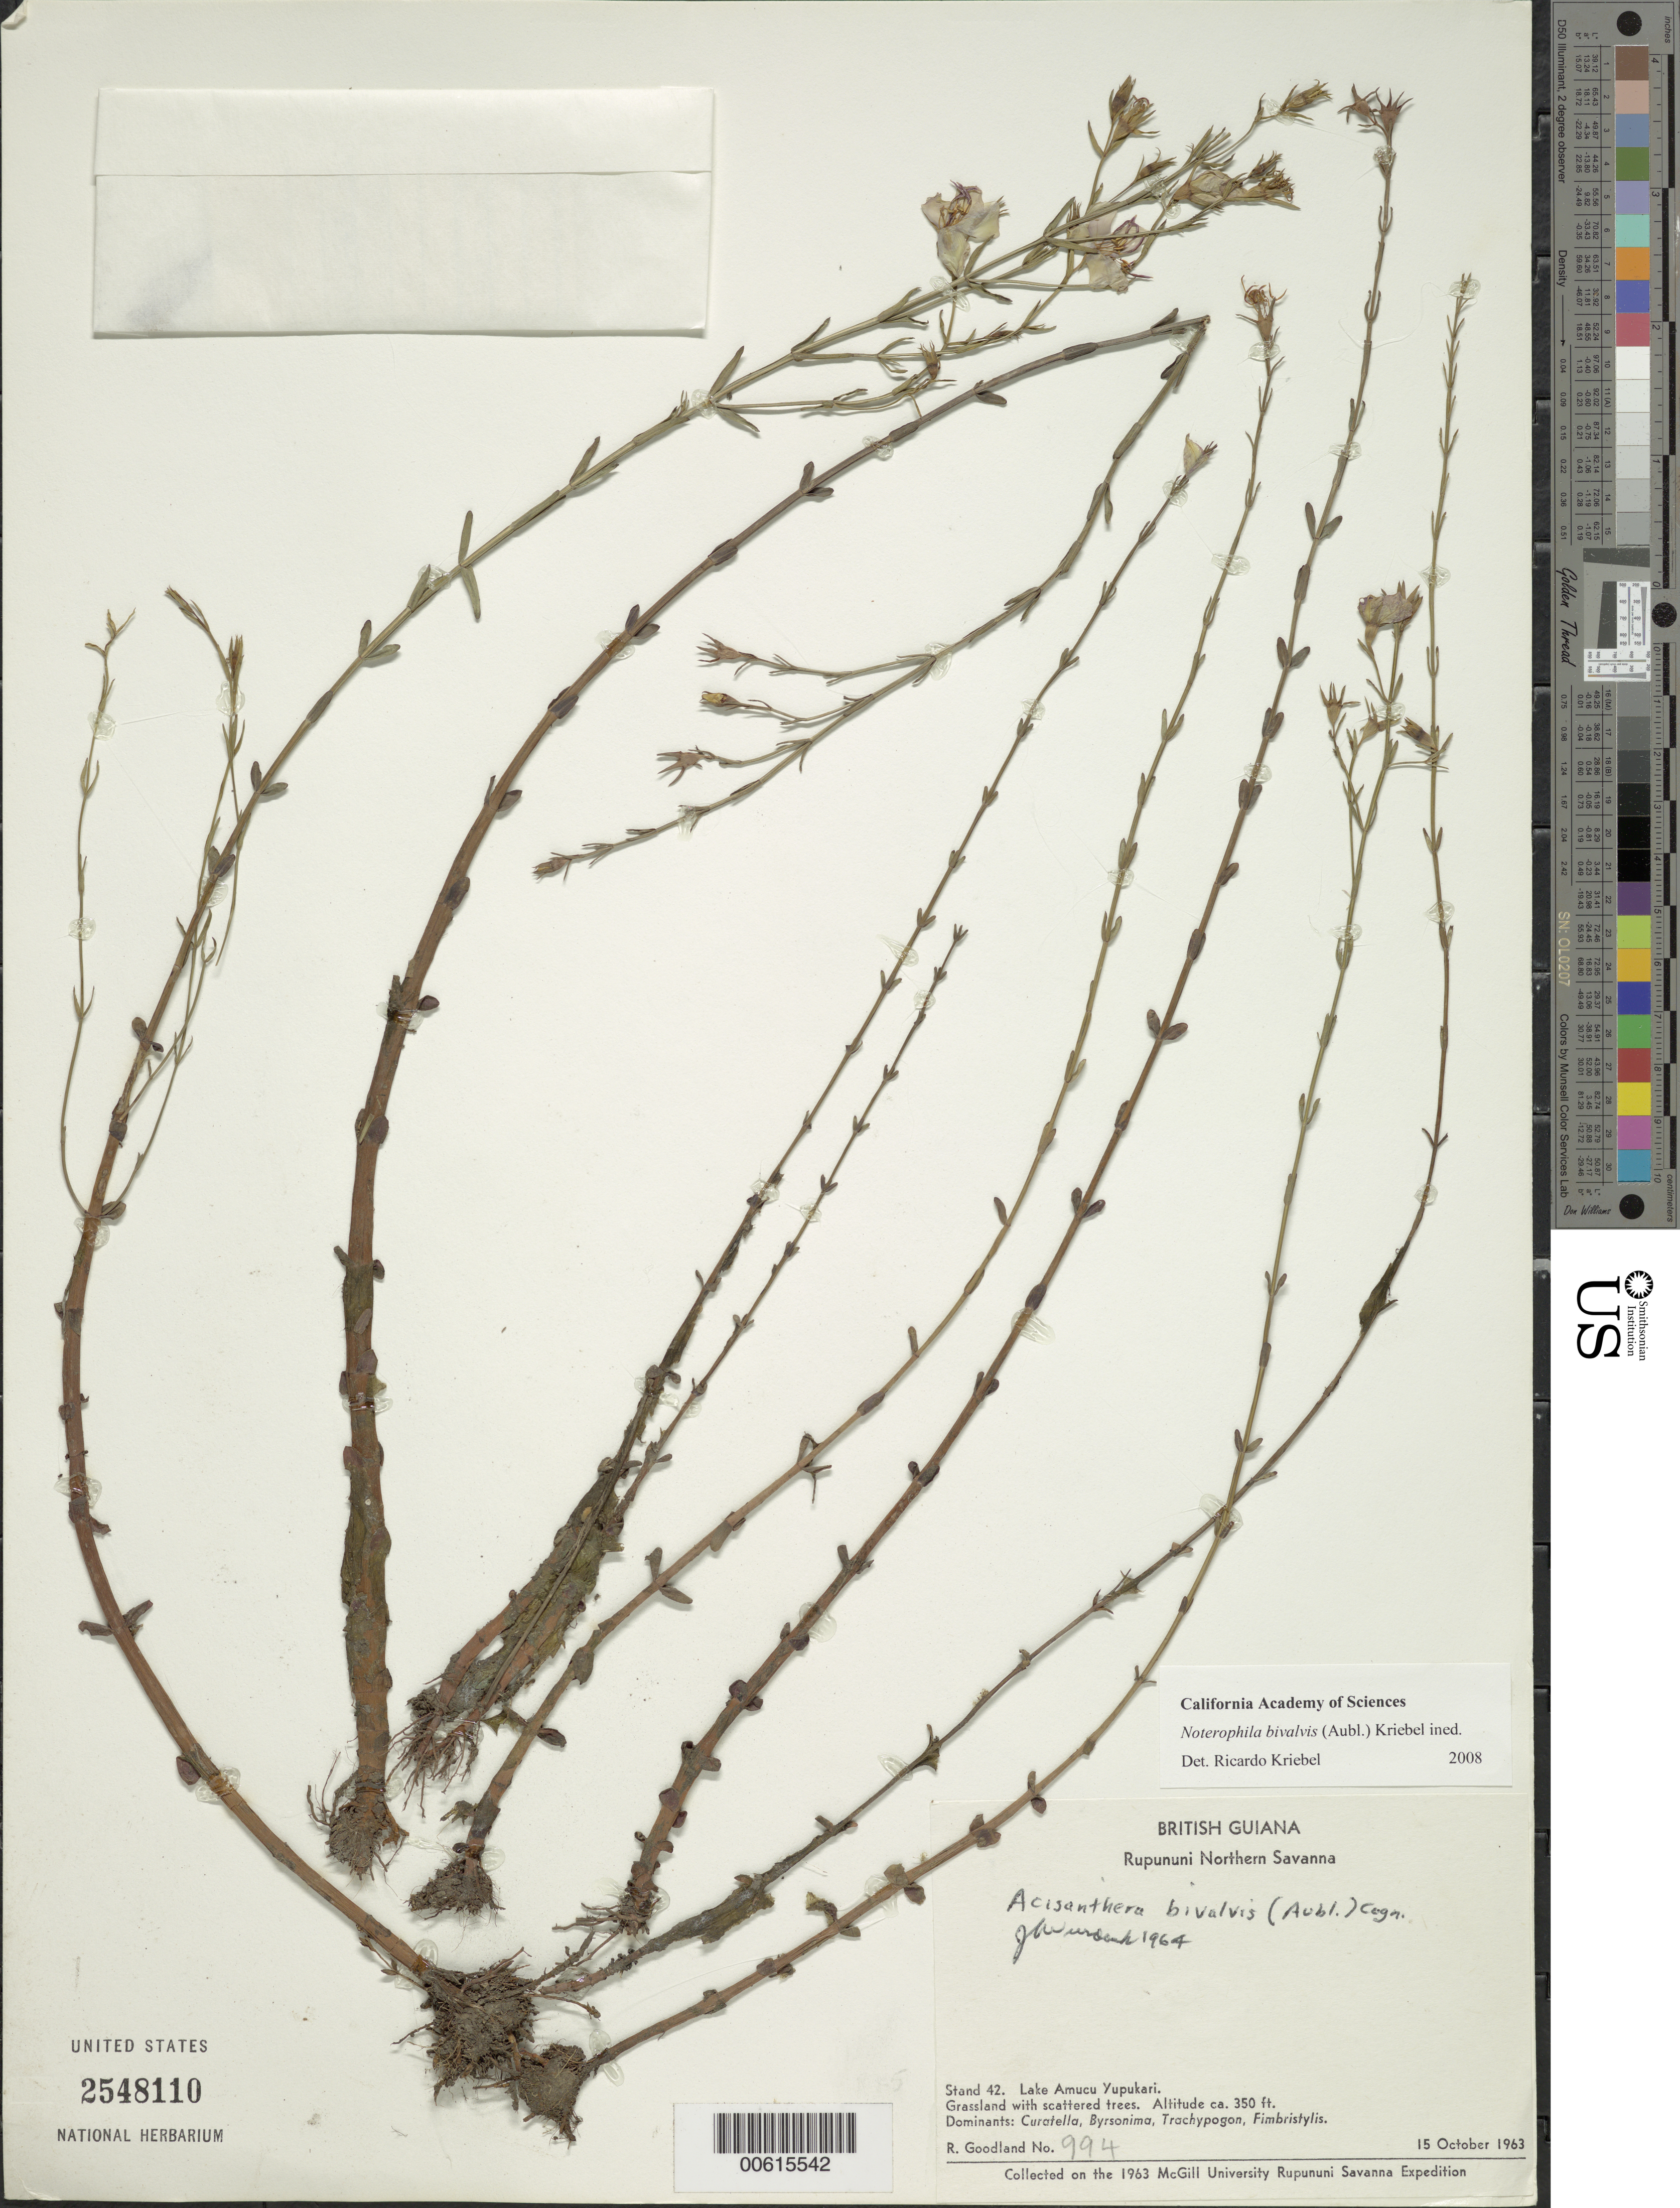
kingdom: Plantae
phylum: Tracheophyta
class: Magnoliopsida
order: Myrtales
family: Melastomataceae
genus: Noterophila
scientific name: Noterophila bivalvis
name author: (Aubl.) Kriebel & M.J. Rocha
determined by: Nunes da Silva, Diego, (RB), Jardim Botanico do Rio de Janeiro - Herbario (BRAZIL)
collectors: R. Goodland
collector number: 994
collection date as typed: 15-Oct-63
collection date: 1963-10-15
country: Guyana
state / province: U. Takutu-U. Essequibo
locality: Rupununi Northern Savanna, Lake Amucu, Yupukari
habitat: Grassland with scattered trees. Dominants: Curatella, Byrsonima, Trachypogon, Fimbristylis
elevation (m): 107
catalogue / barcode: US 2548110